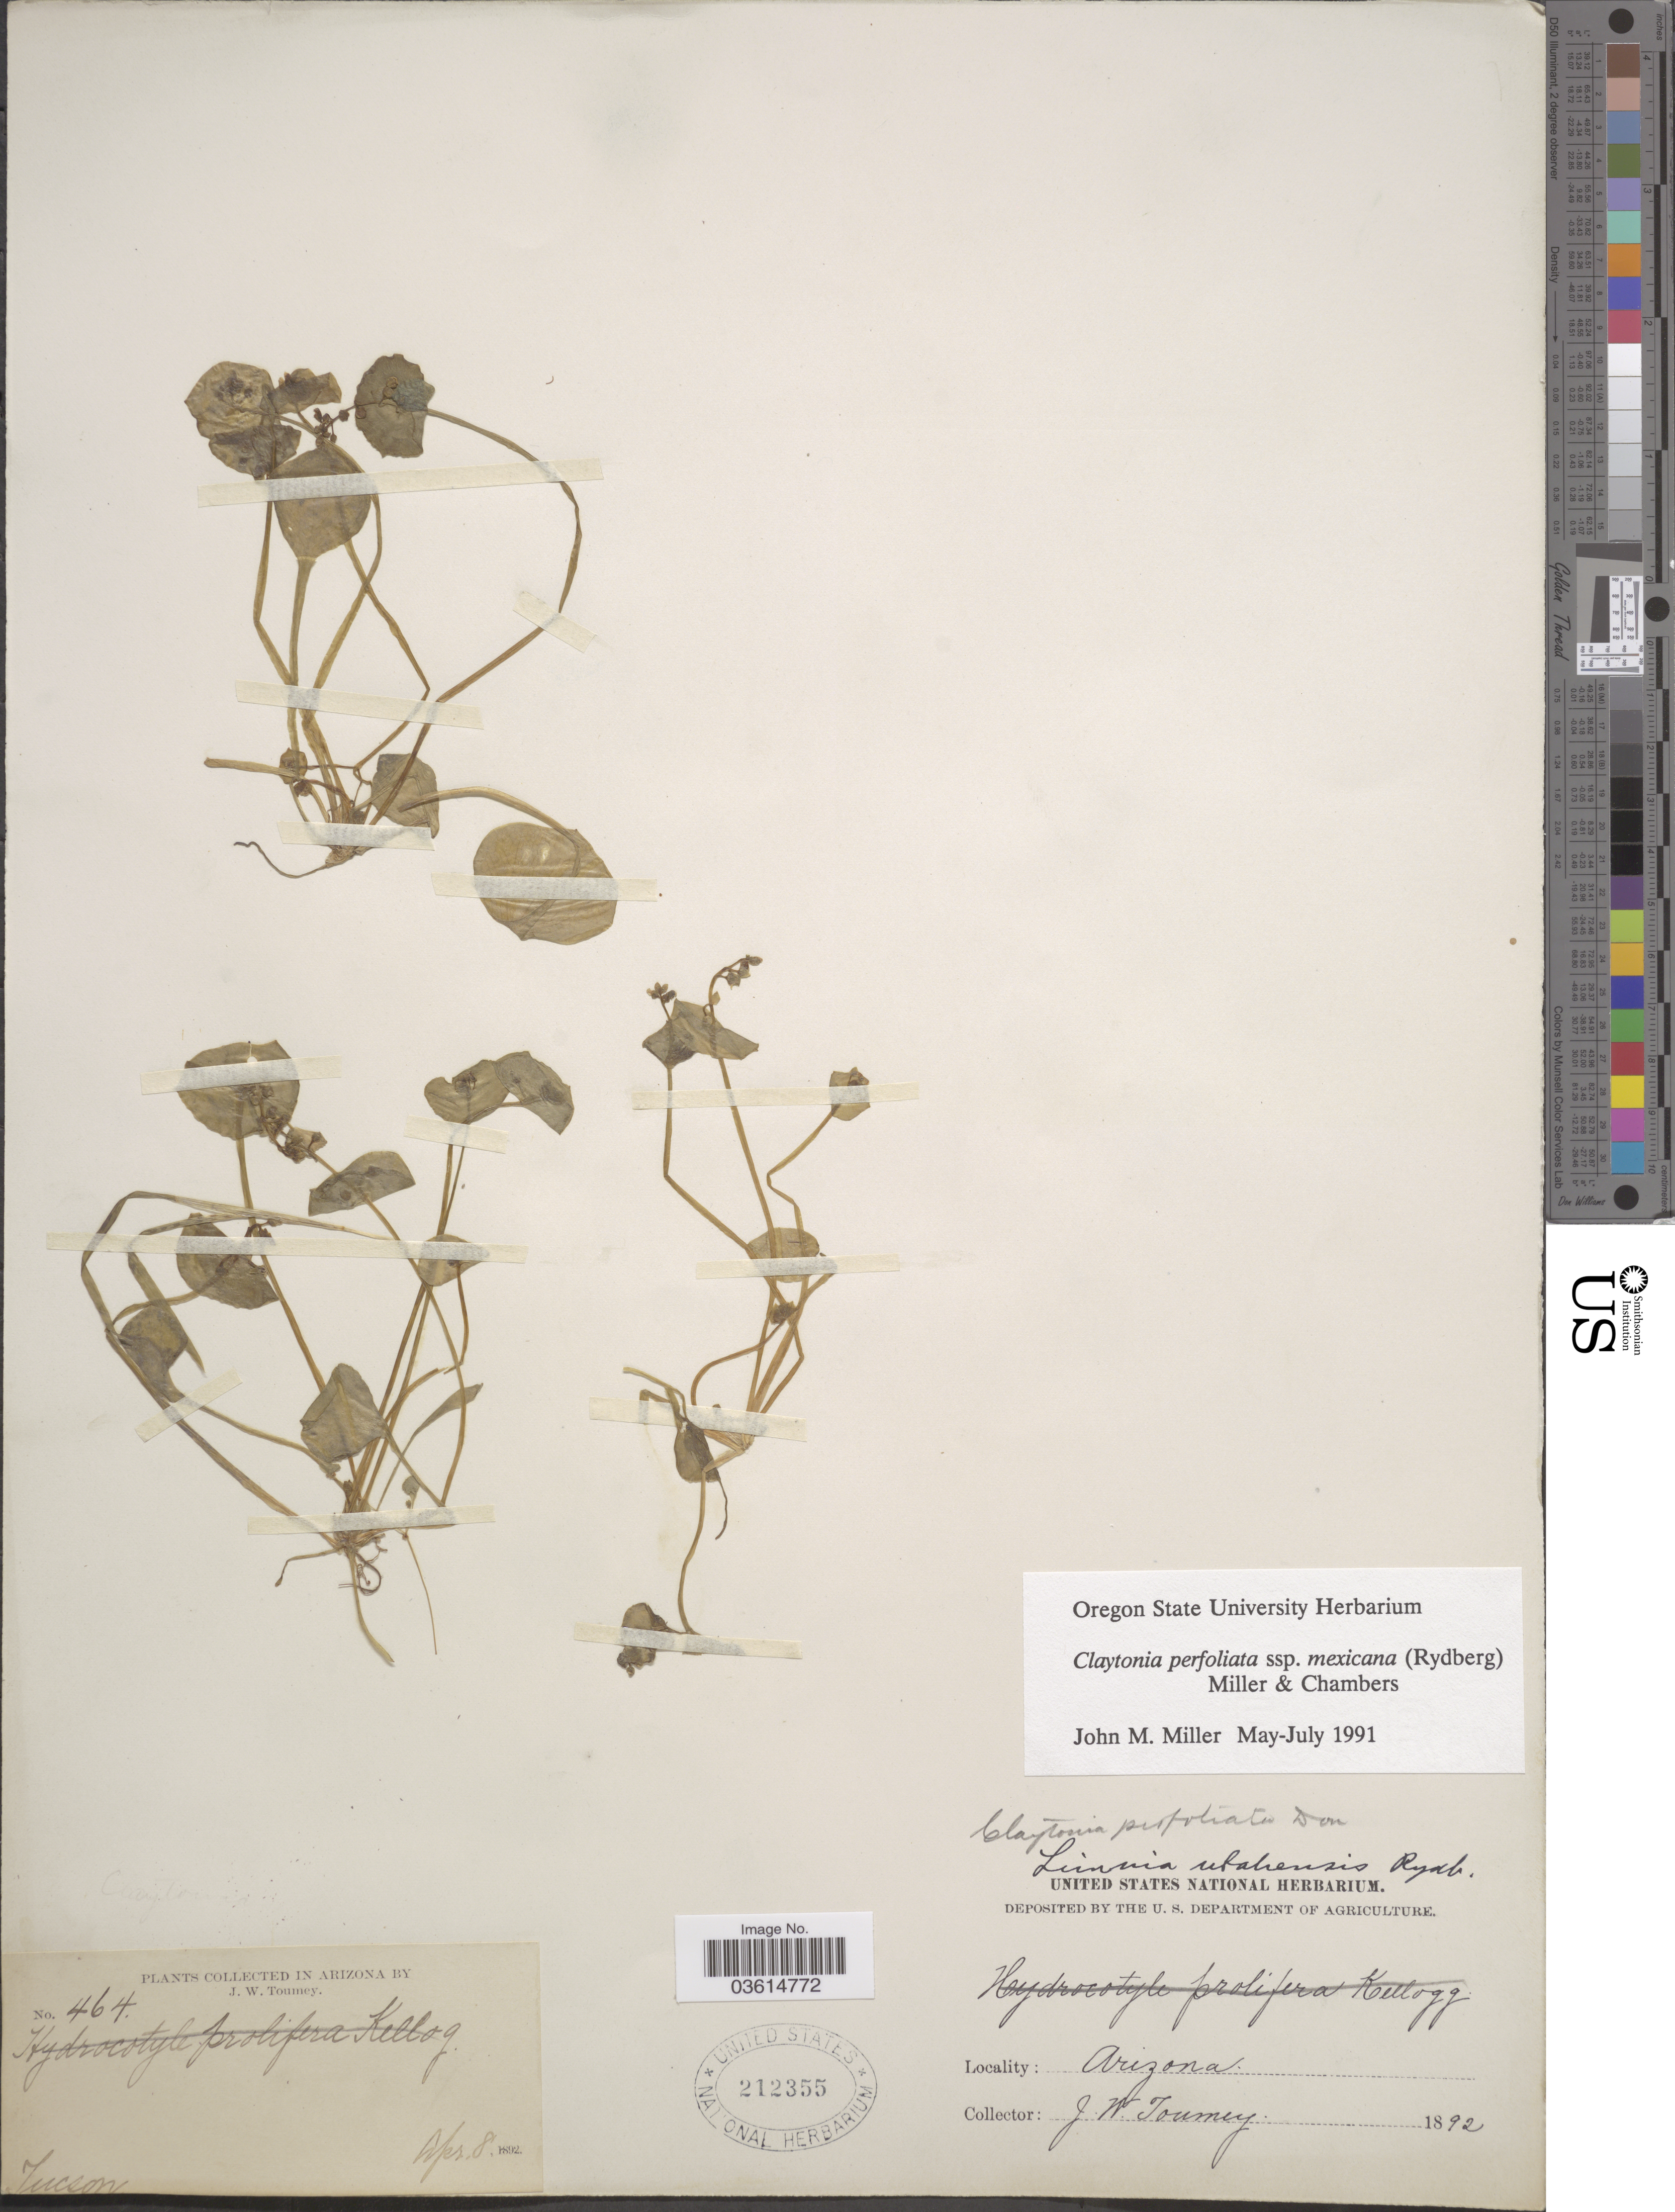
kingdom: Plantae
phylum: Tracheophyta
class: Magnoliopsida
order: Caryophyllales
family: Montiaceae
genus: Claytonia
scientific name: Claytonia perfoliata subsp. mexicana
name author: (Rydb.) Mill. & Chambers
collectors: J. W. Toumey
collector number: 464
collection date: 1892-04-08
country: United States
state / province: Arizona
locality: Tucson.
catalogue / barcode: US 212355